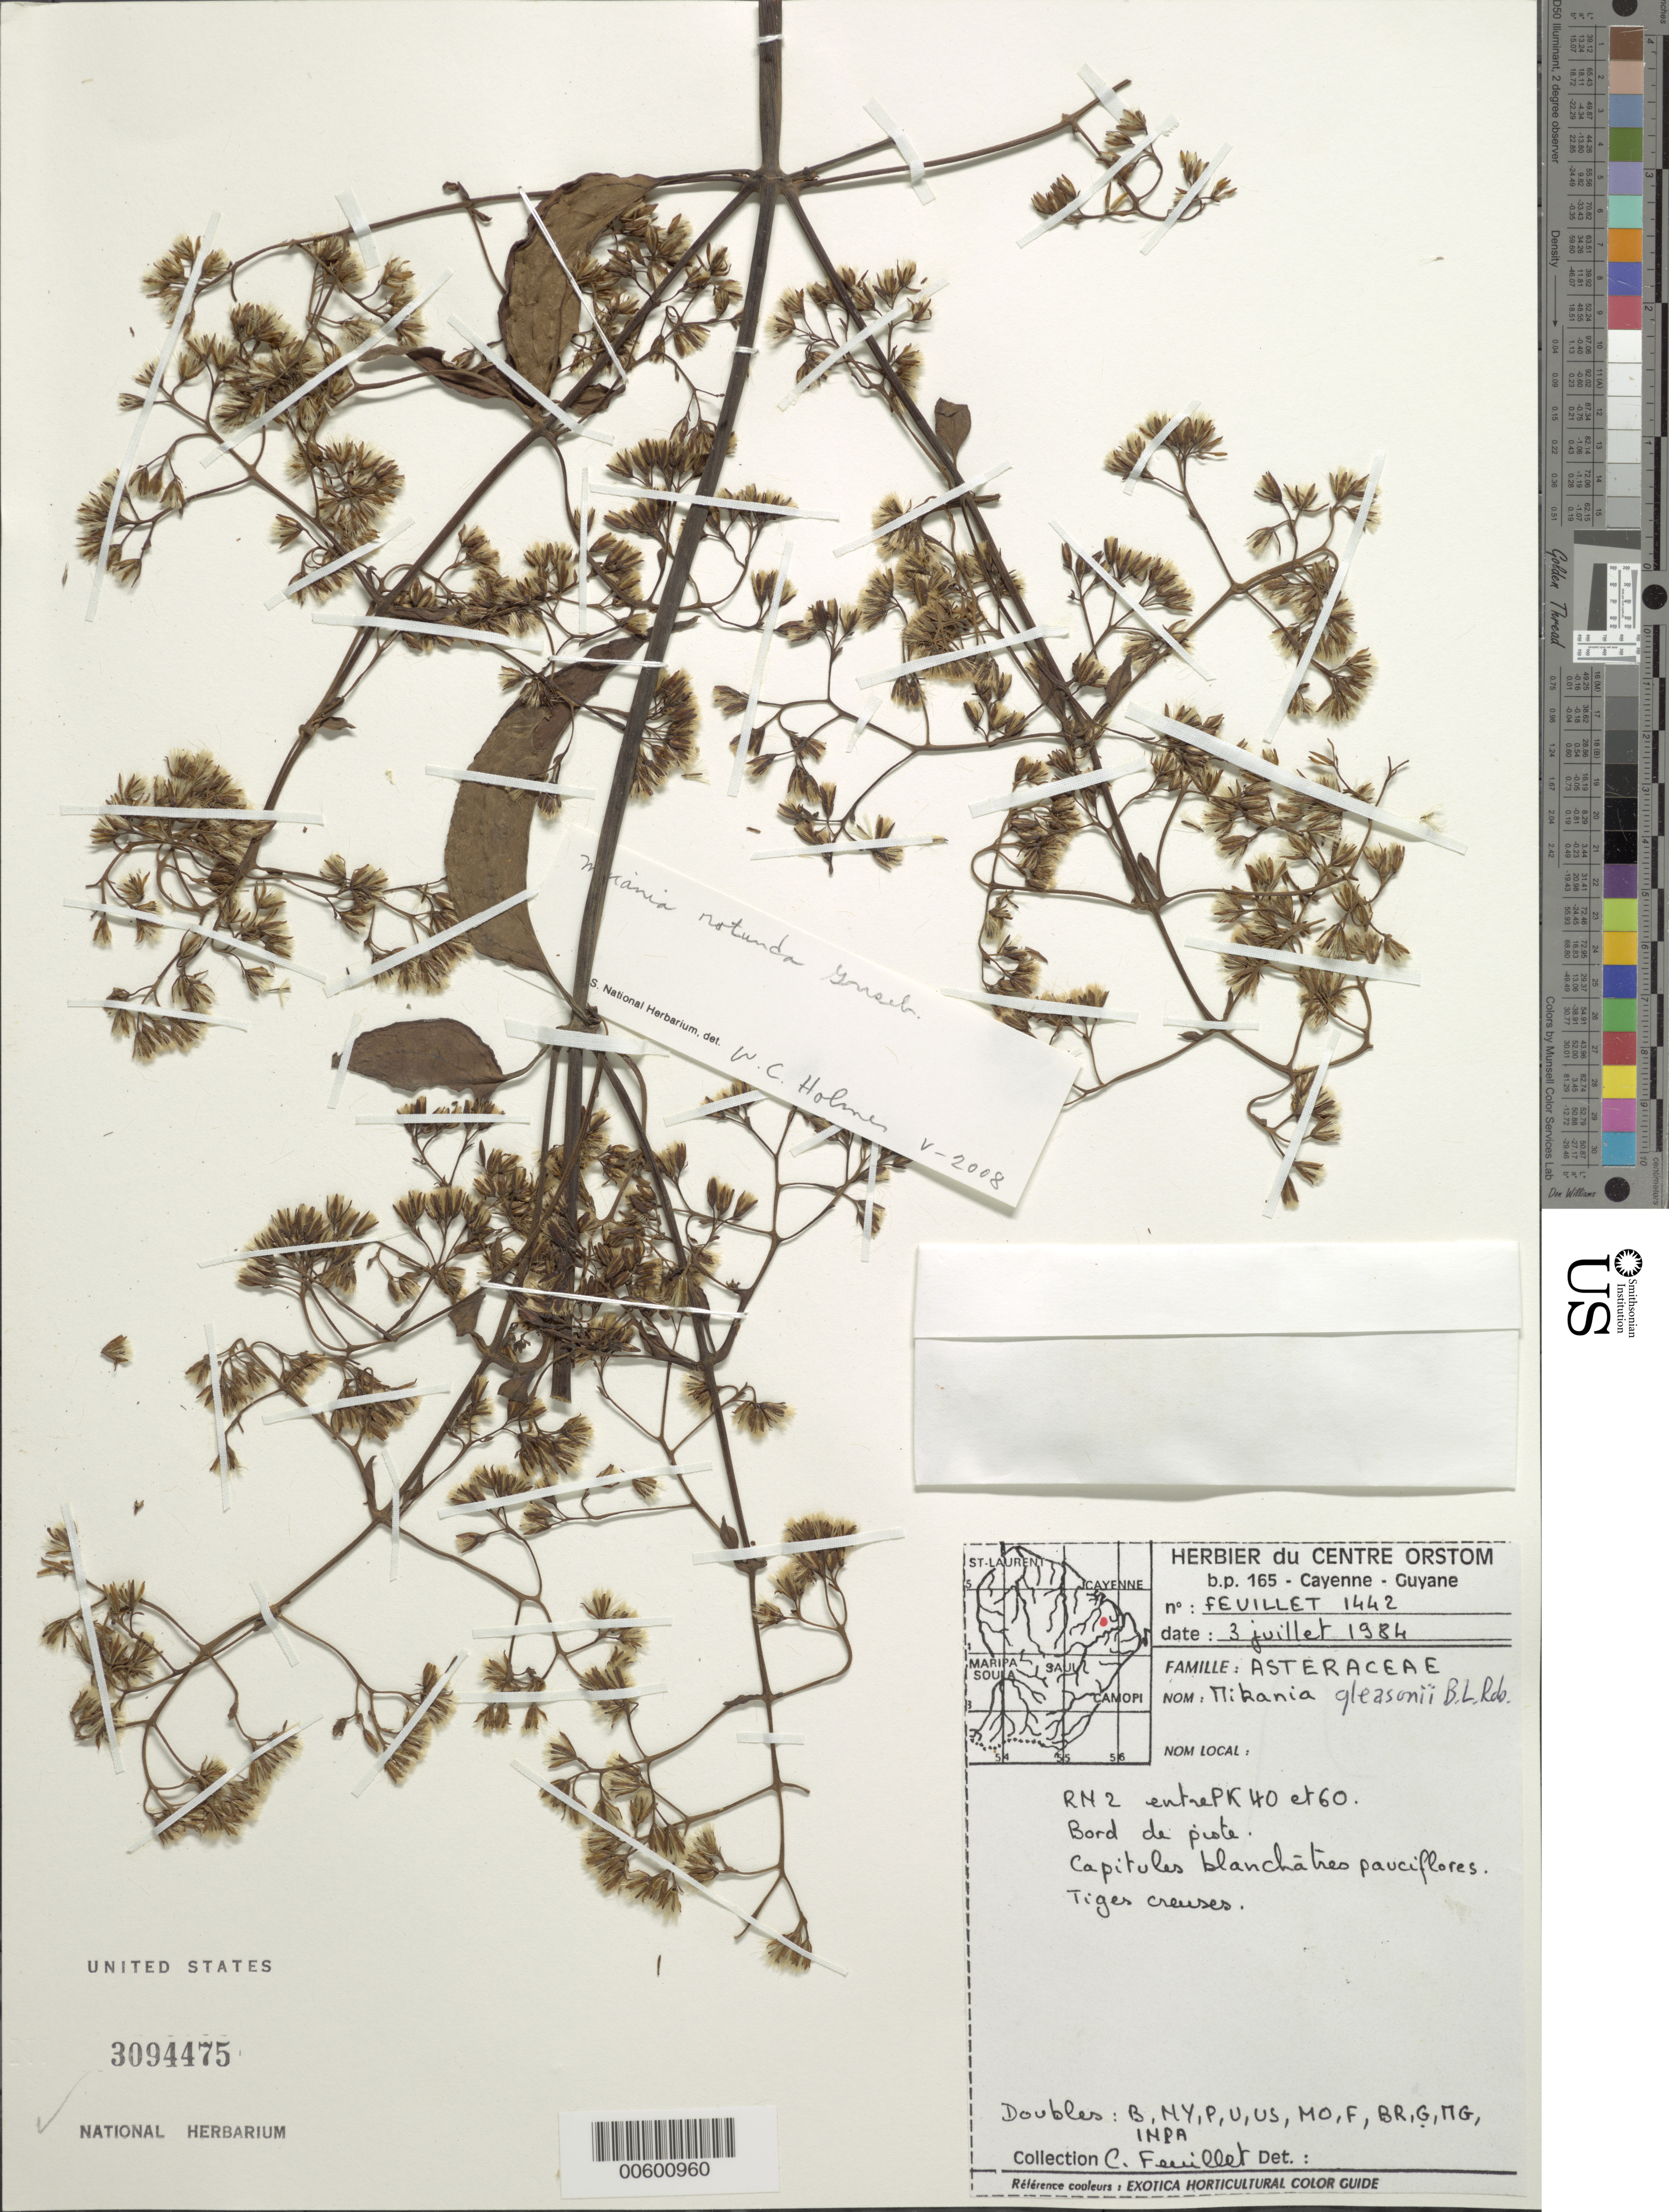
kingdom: Plantae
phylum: Tracheophyta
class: Magnoliopsida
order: Asterales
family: Asteraceae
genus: Mikania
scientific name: Mikania gleasonii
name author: B.L. Rob.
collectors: C. Feuillet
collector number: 1442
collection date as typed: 3-Jul-84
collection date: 1984-07-03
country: French Guiana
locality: Route Nationale RN 2, betw. Cayenne & Régina (PK 40 & 60)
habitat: Borde de piste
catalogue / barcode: US 3094475